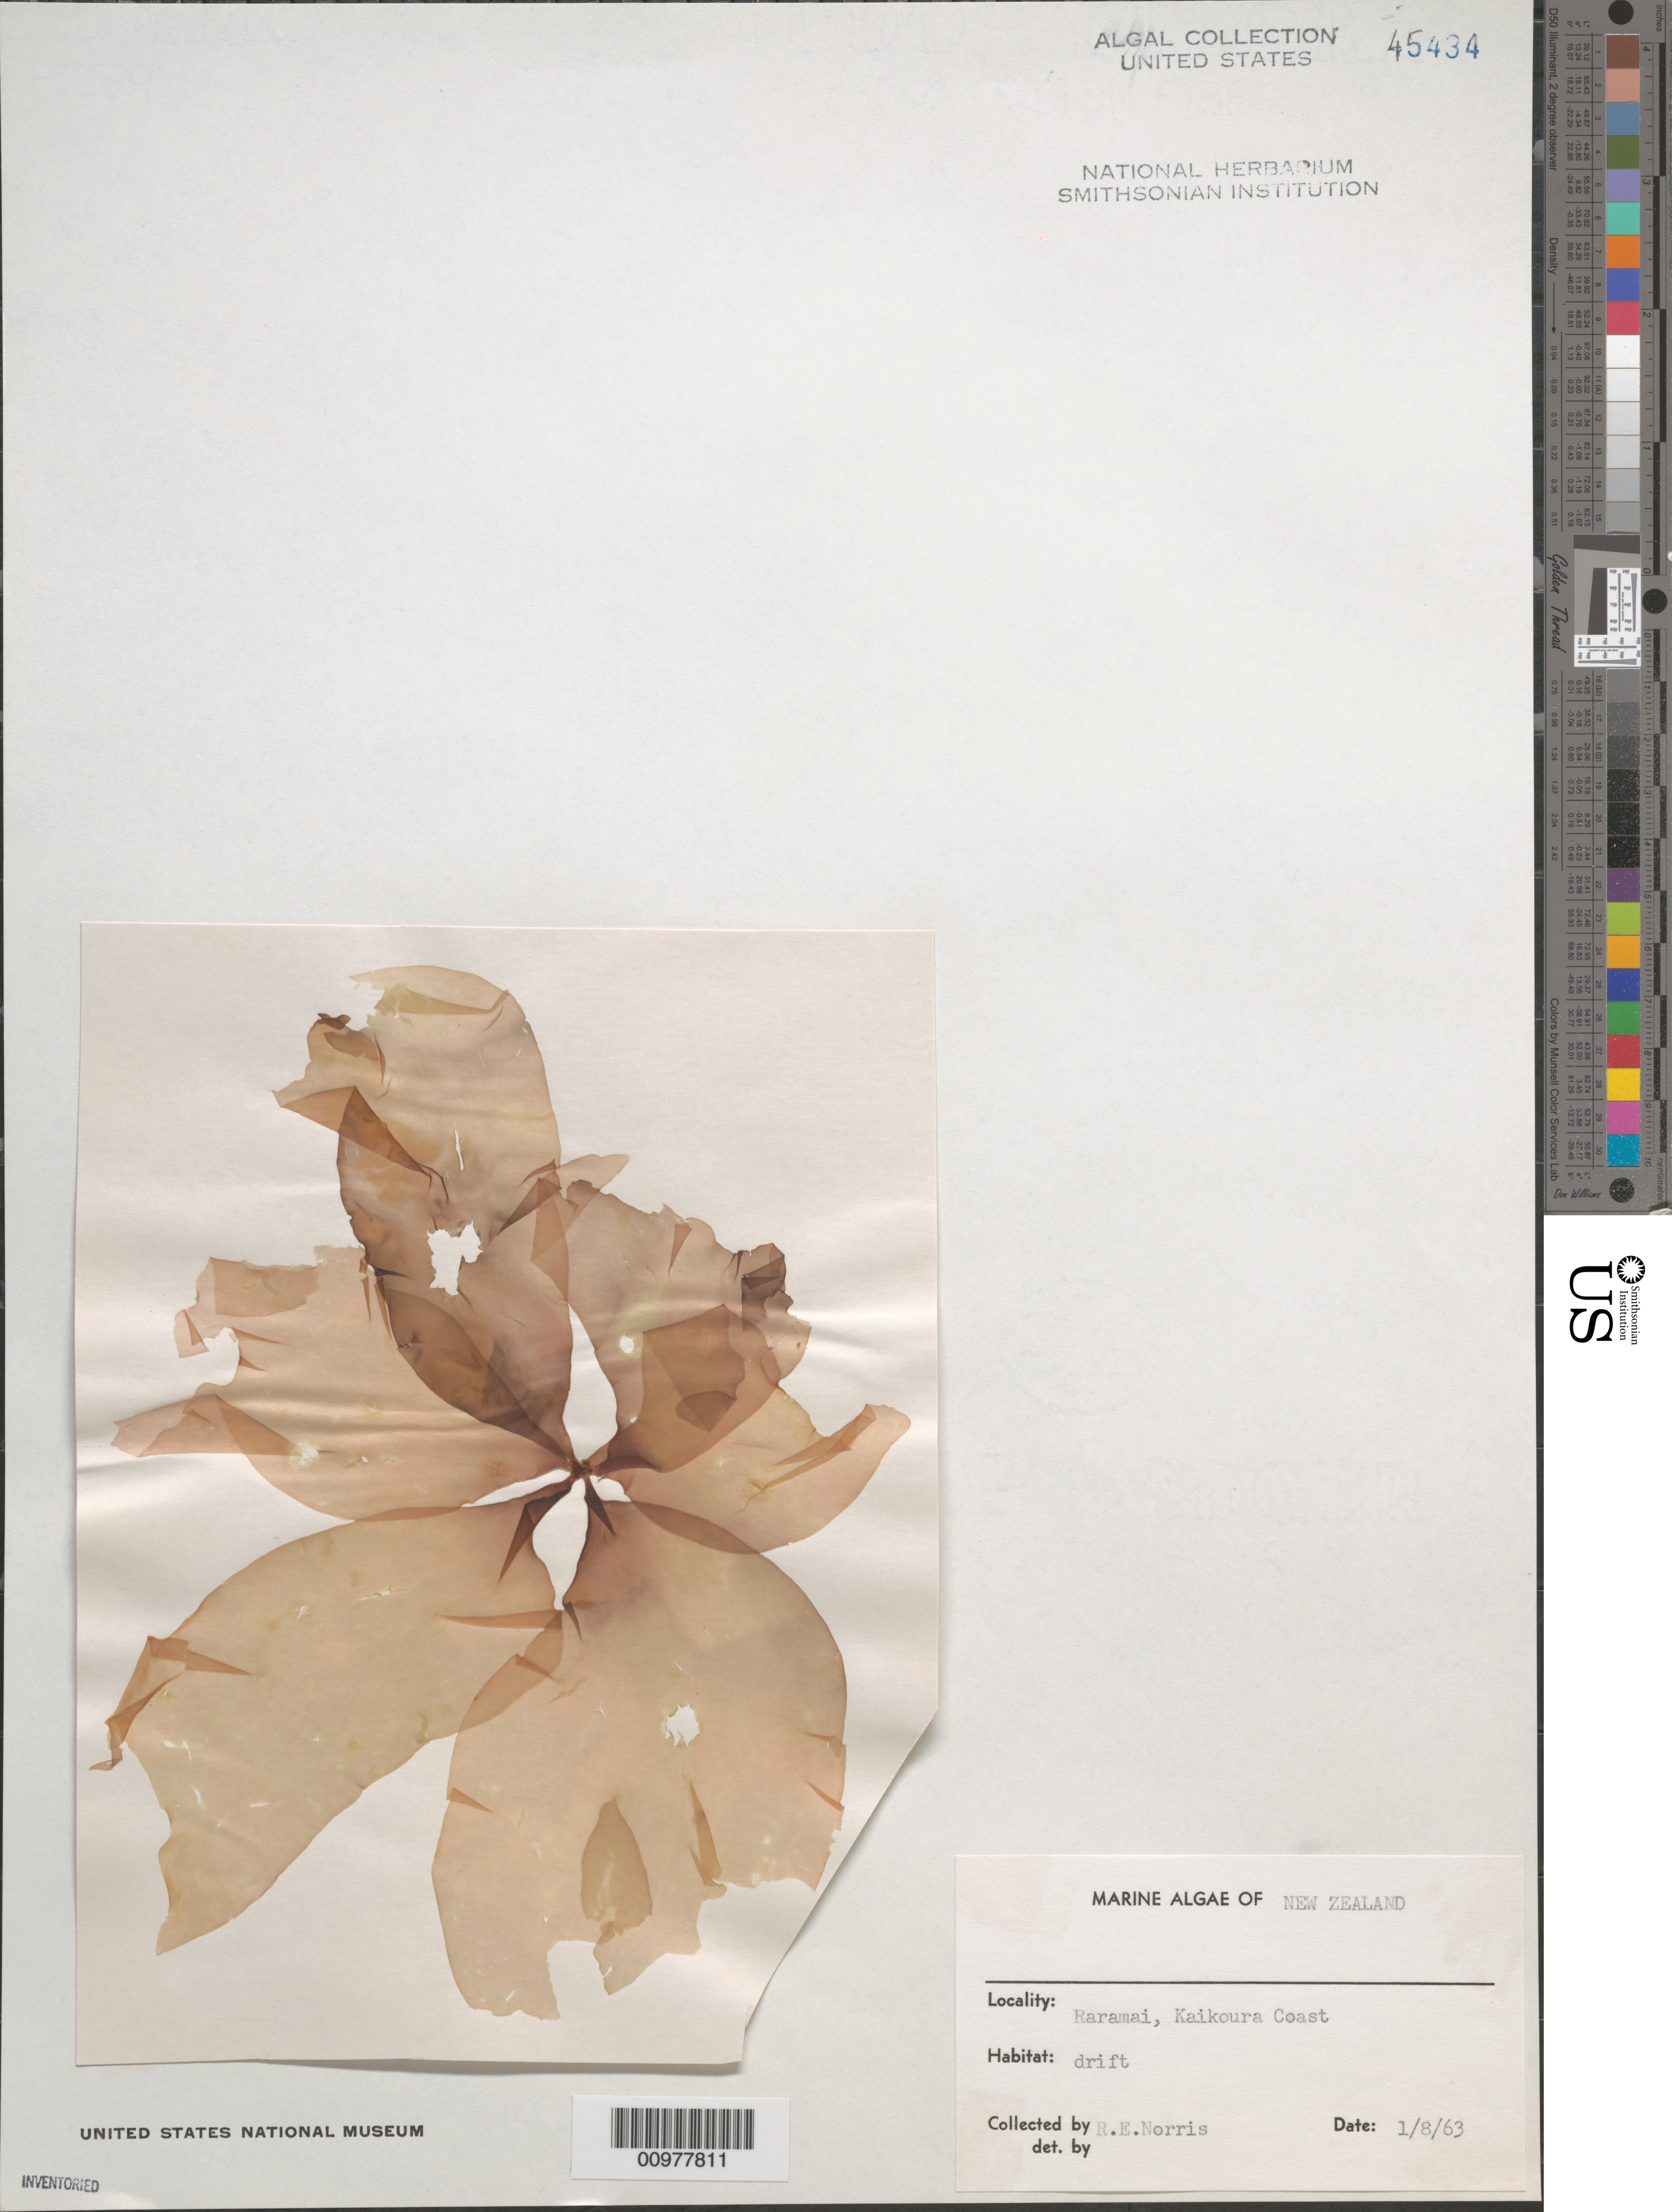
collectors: R. E. Norris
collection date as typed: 08 Jan 1963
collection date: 1963-01-08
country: New Zealand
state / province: Canterbury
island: South Island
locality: Raramai, Kaikoura coast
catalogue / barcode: US 45434